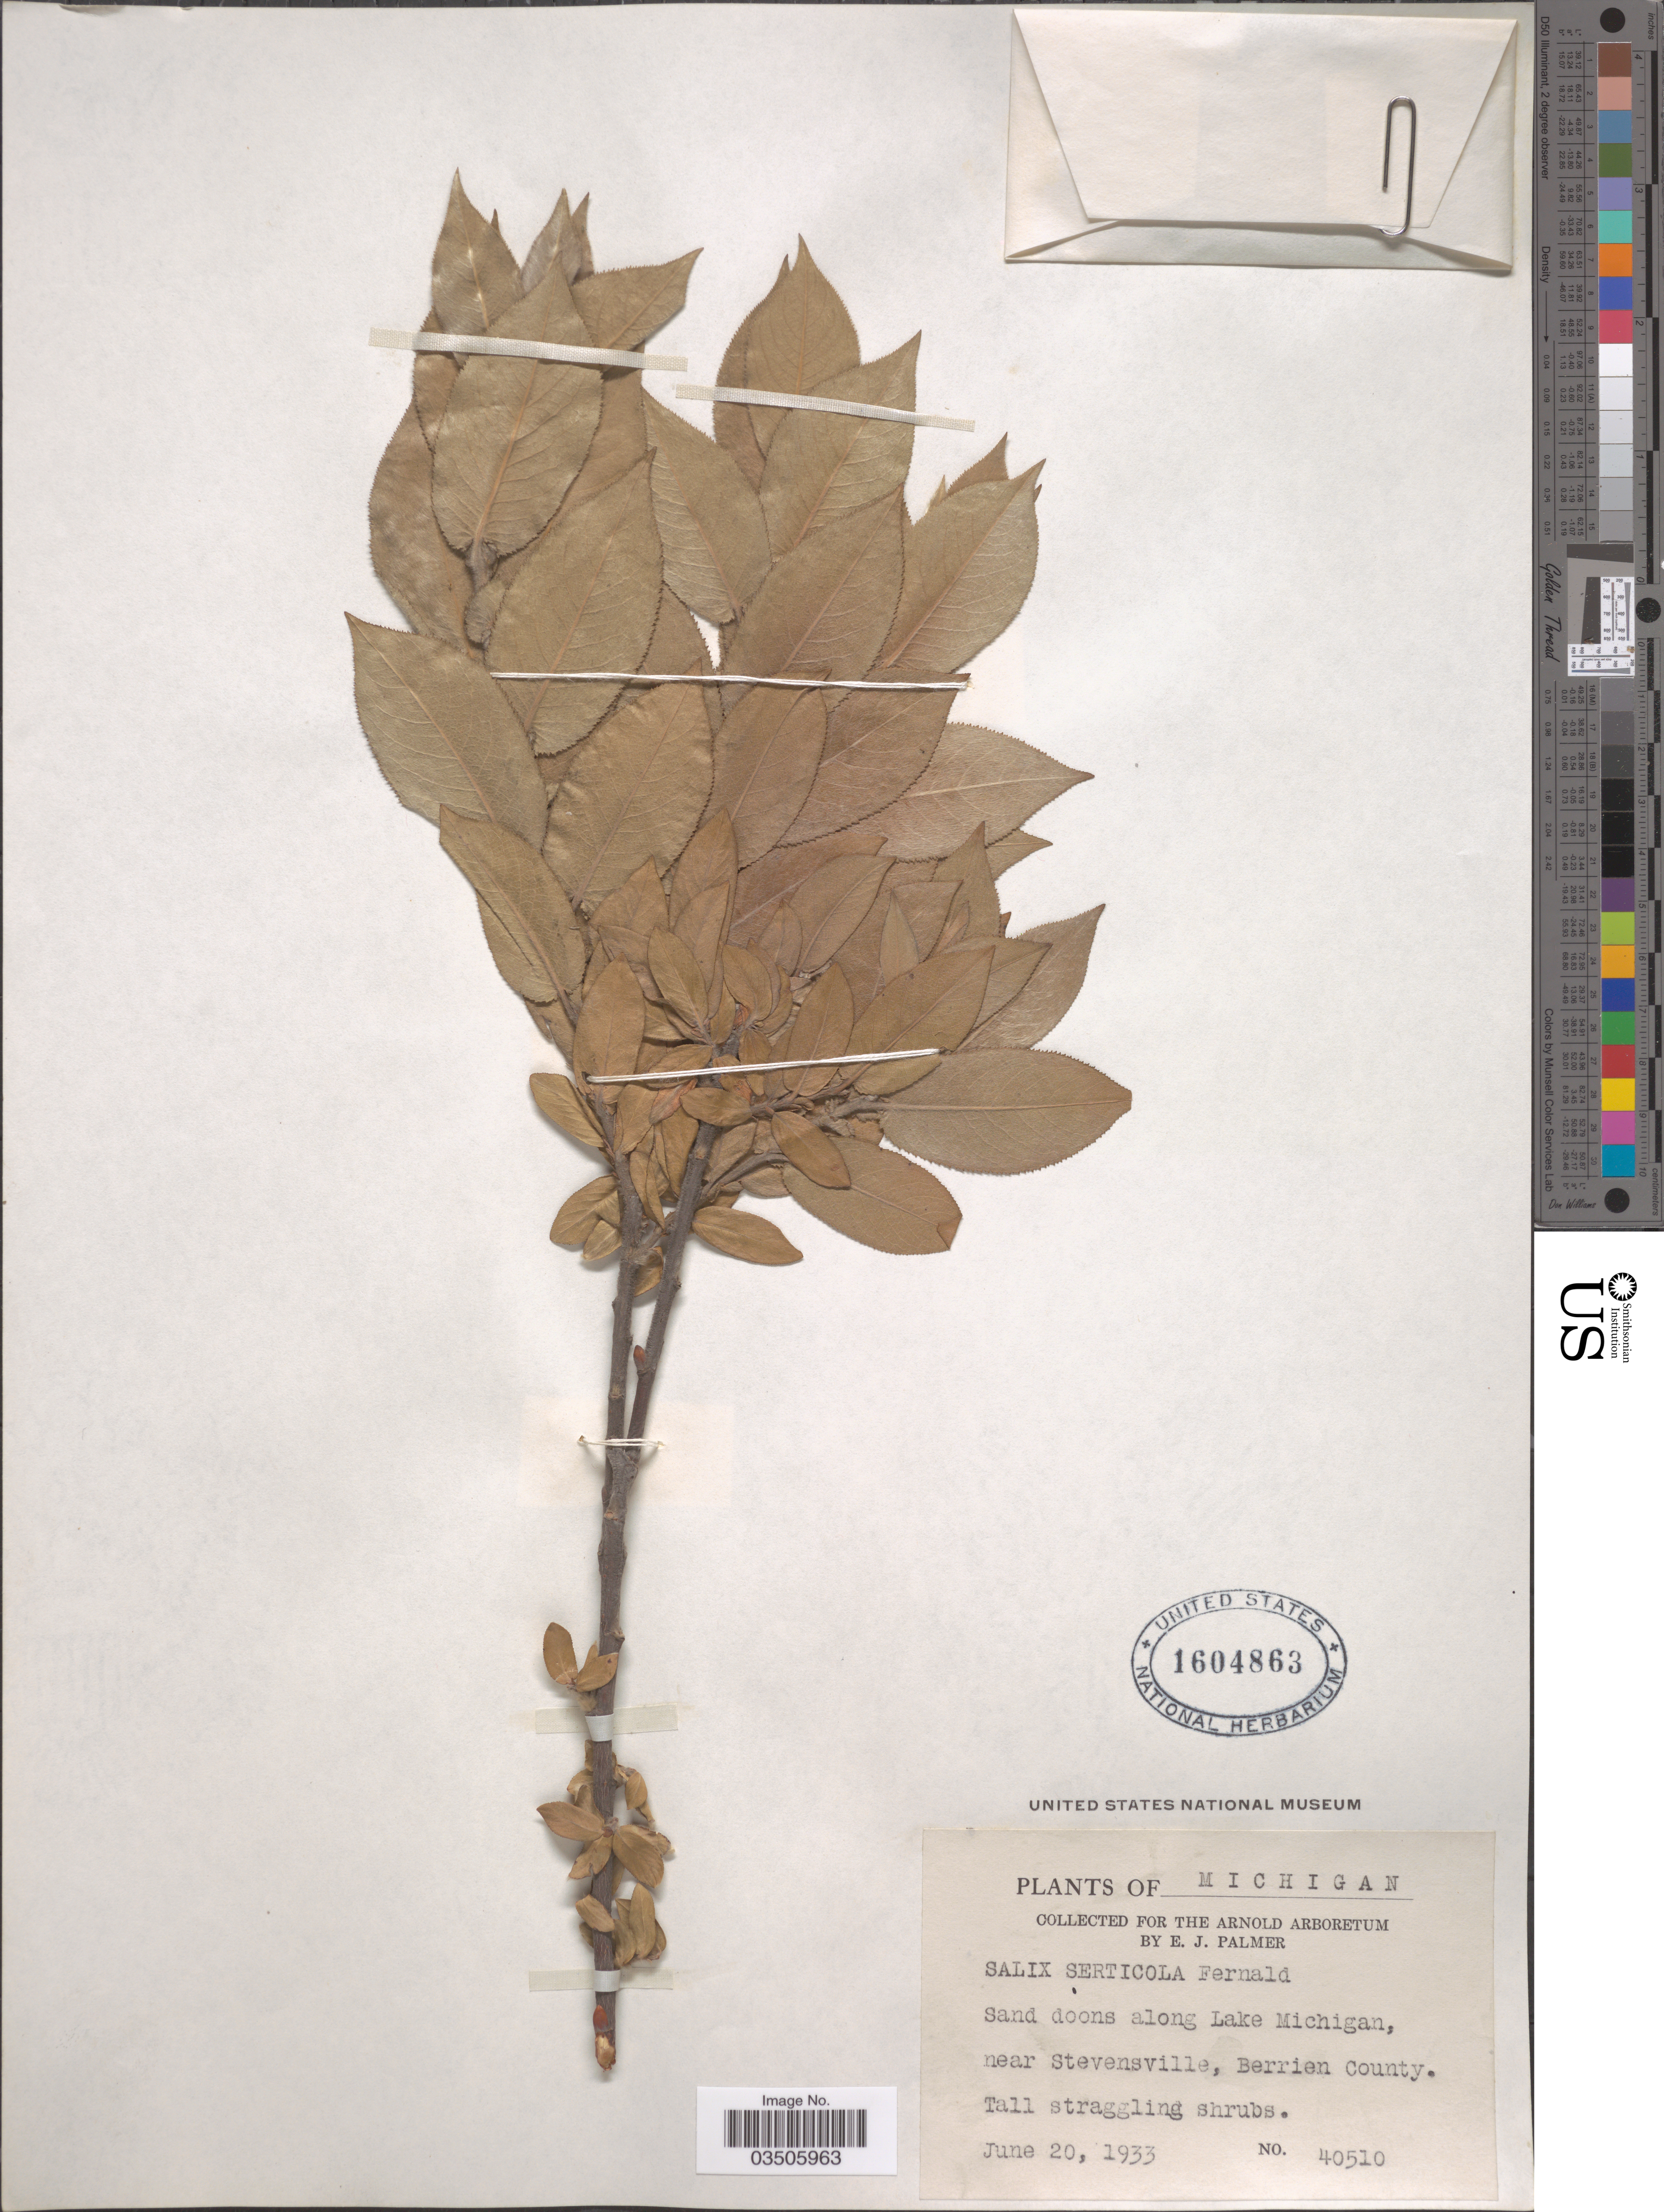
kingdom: Plantae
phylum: Tracheophyta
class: Magnoliopsida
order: Malpighiales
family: Salicaceae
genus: Salix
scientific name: Salix syrticola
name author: Fernald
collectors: E. J. Palmer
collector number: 40510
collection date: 1933-06-20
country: United States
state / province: Michigan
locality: Sand doons along Lake Michigan, near Stevensville, Berrien County.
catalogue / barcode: US 1604863